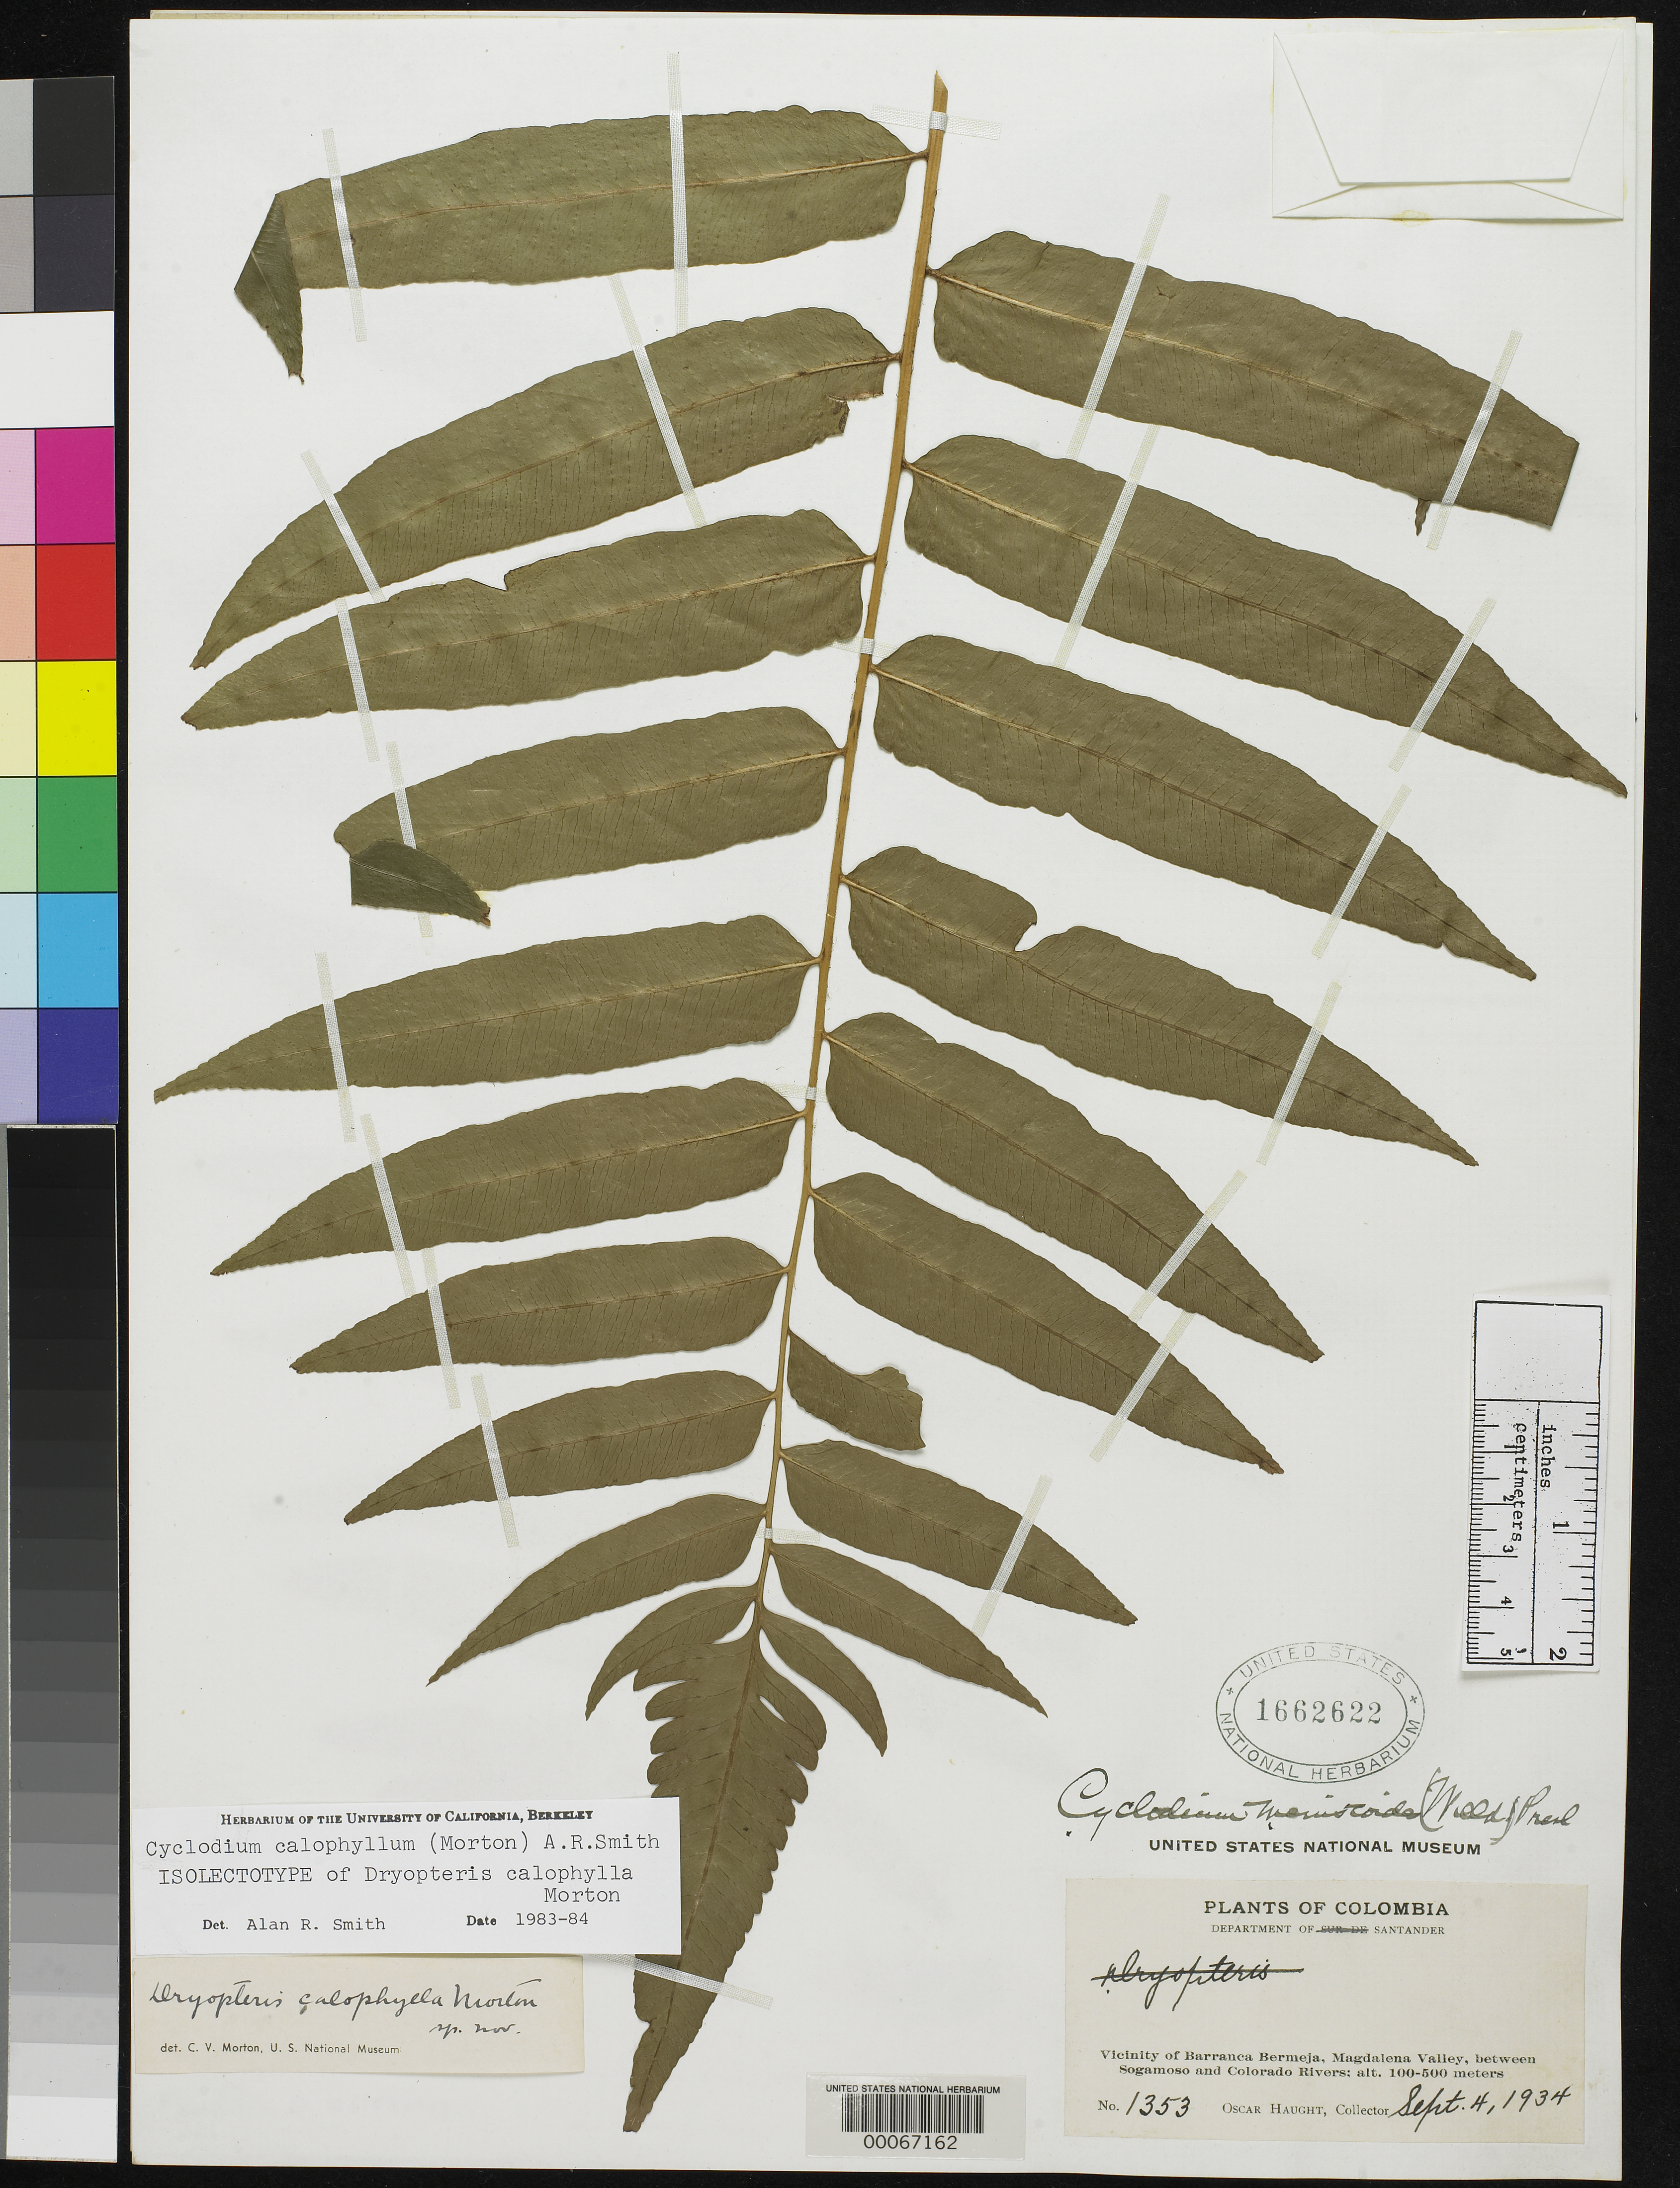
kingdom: Plantae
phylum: Tracheophyta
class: Polypodiopsida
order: Polypodiales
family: Dryopteridaceae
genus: Dryopteris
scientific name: Dryopteris calophylla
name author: C.V. Morton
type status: Holotype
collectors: O. L. Haught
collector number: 1353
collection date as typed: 04 Sep 1934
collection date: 1934-09-04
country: Colombia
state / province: Santander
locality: Vicinity of Barrancabermeja, Magdalena Valley, between Sogamoso & Colorado Rivers.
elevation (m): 100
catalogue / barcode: US 1662622